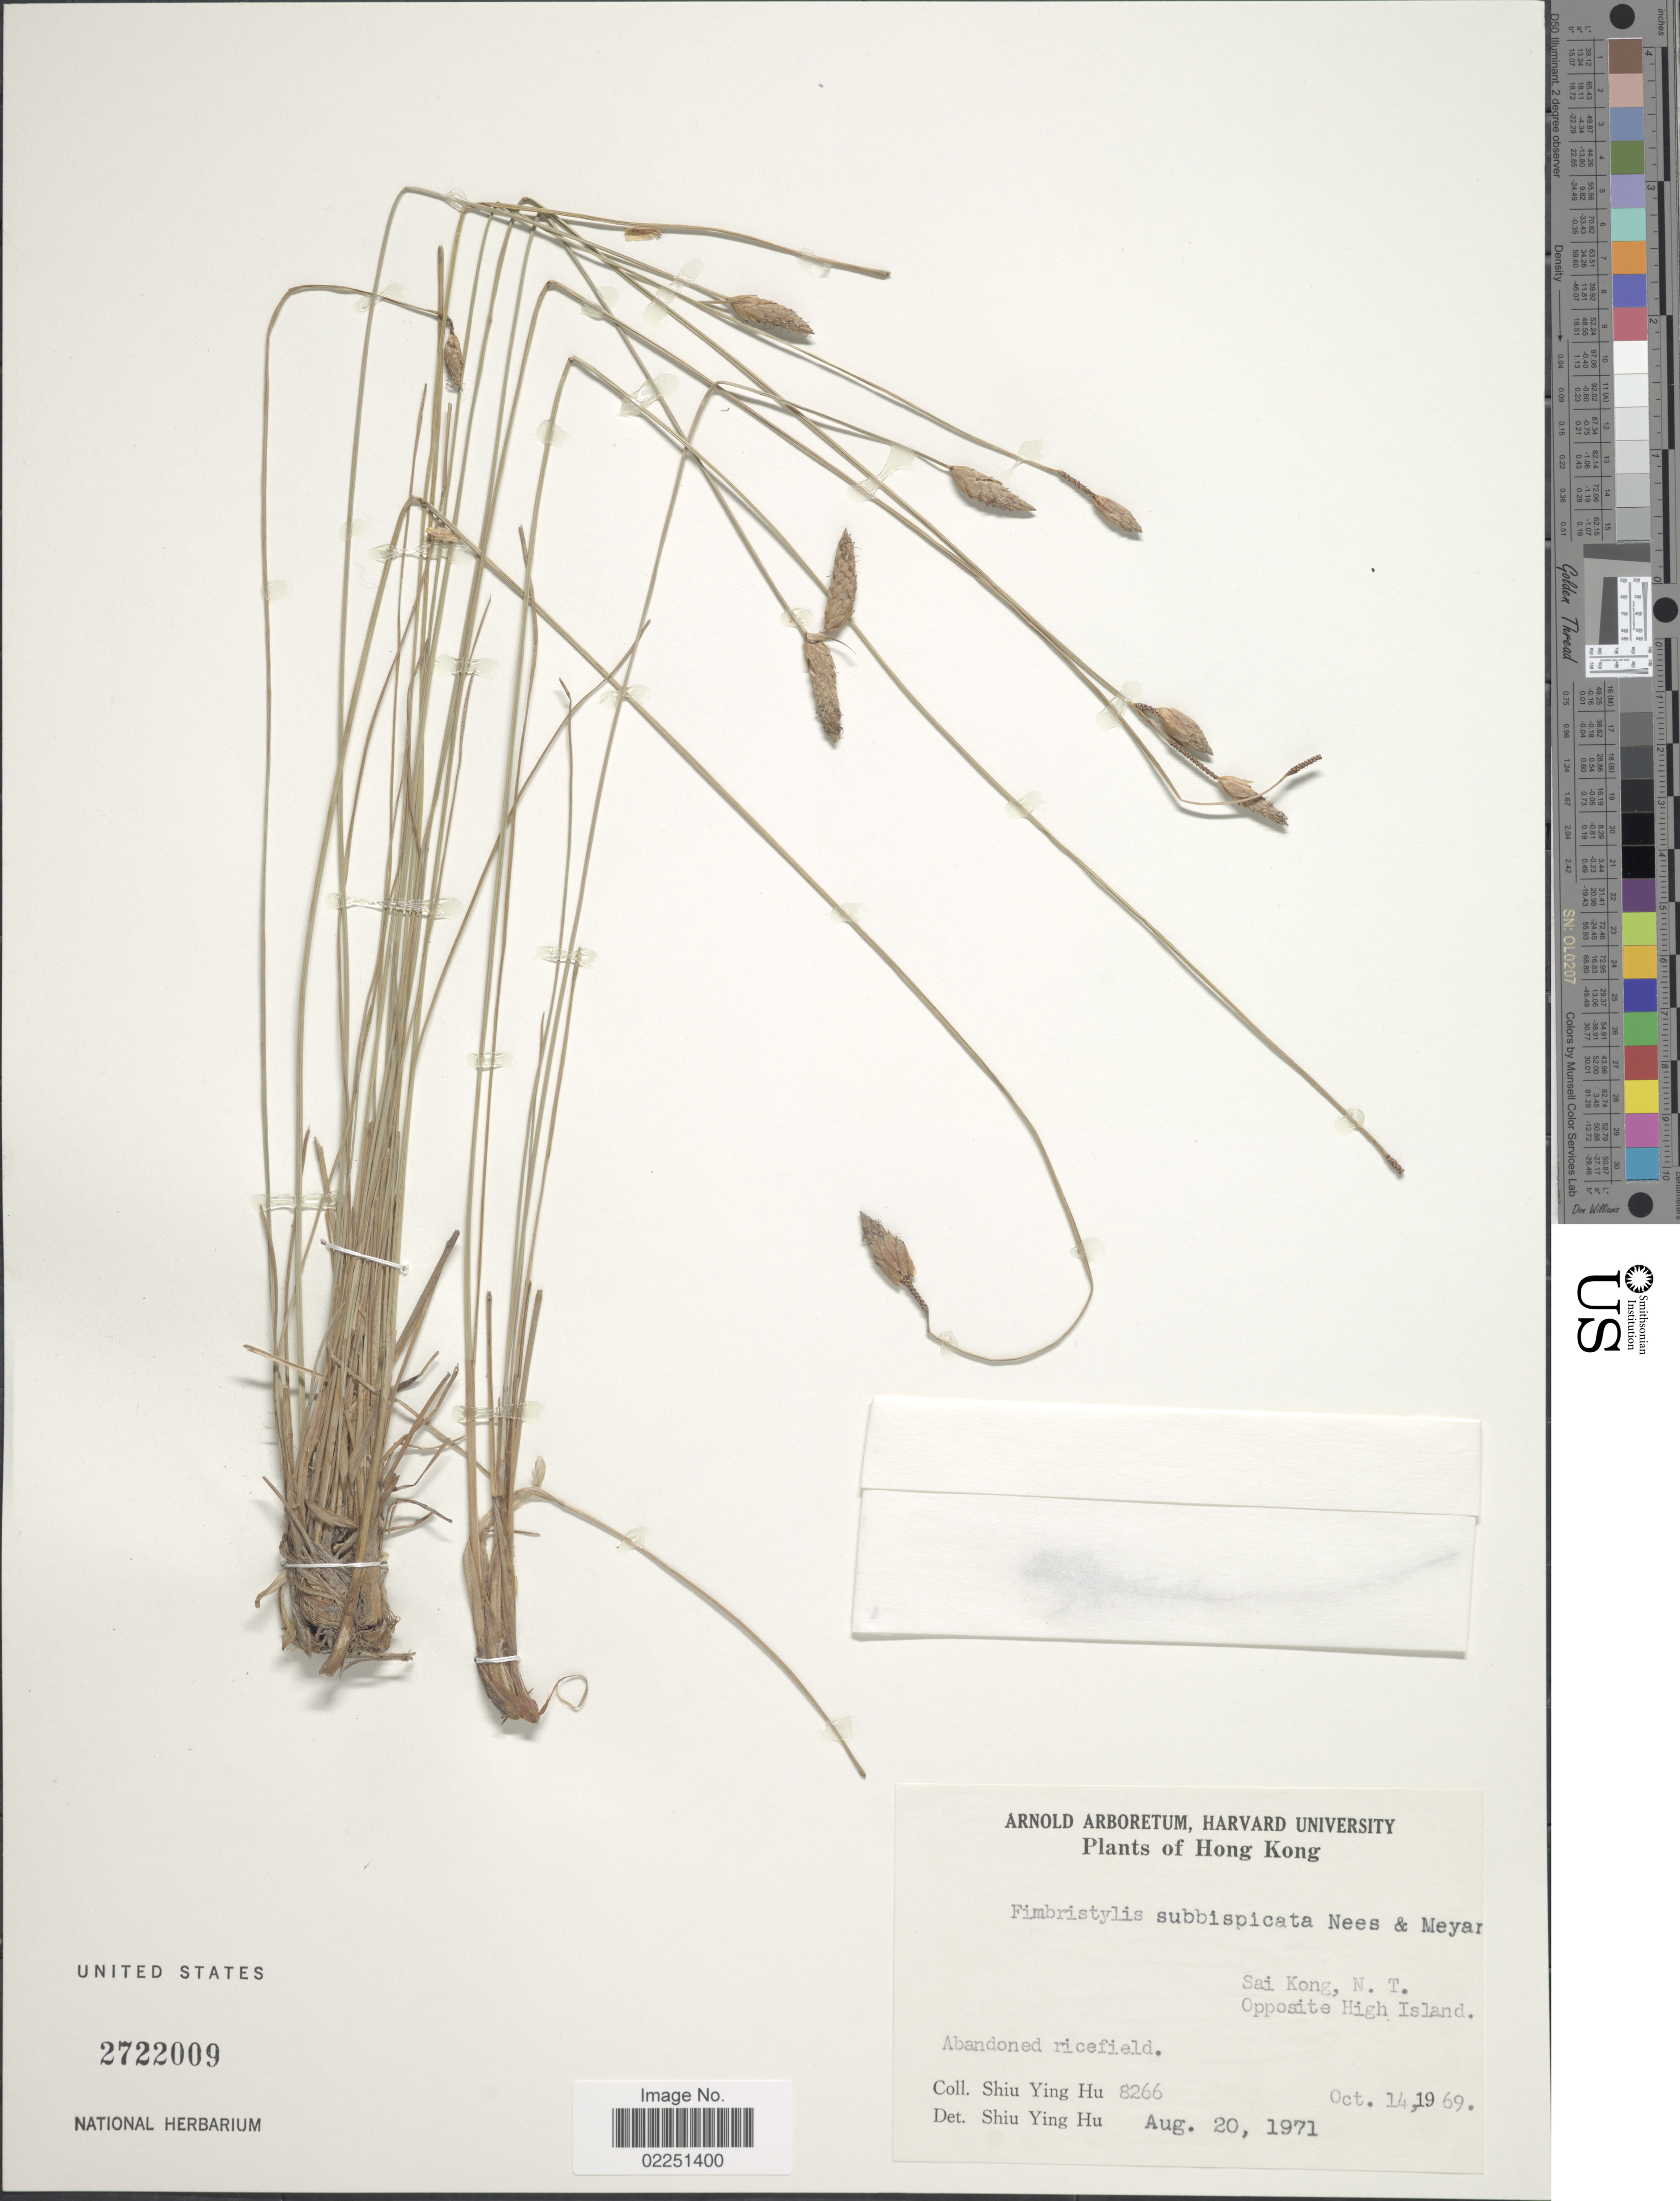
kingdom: Plantae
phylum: Tracheophyta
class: Liliopsida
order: Poales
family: Cyperaceae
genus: Fimbristylis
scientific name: Fimbristylis subbispicata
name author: Nees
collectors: S. Y. Hu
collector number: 8266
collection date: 1969-10-14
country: China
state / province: Hong Kong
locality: Sai Kong, N.T. Opposite High Island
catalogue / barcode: US 2722009